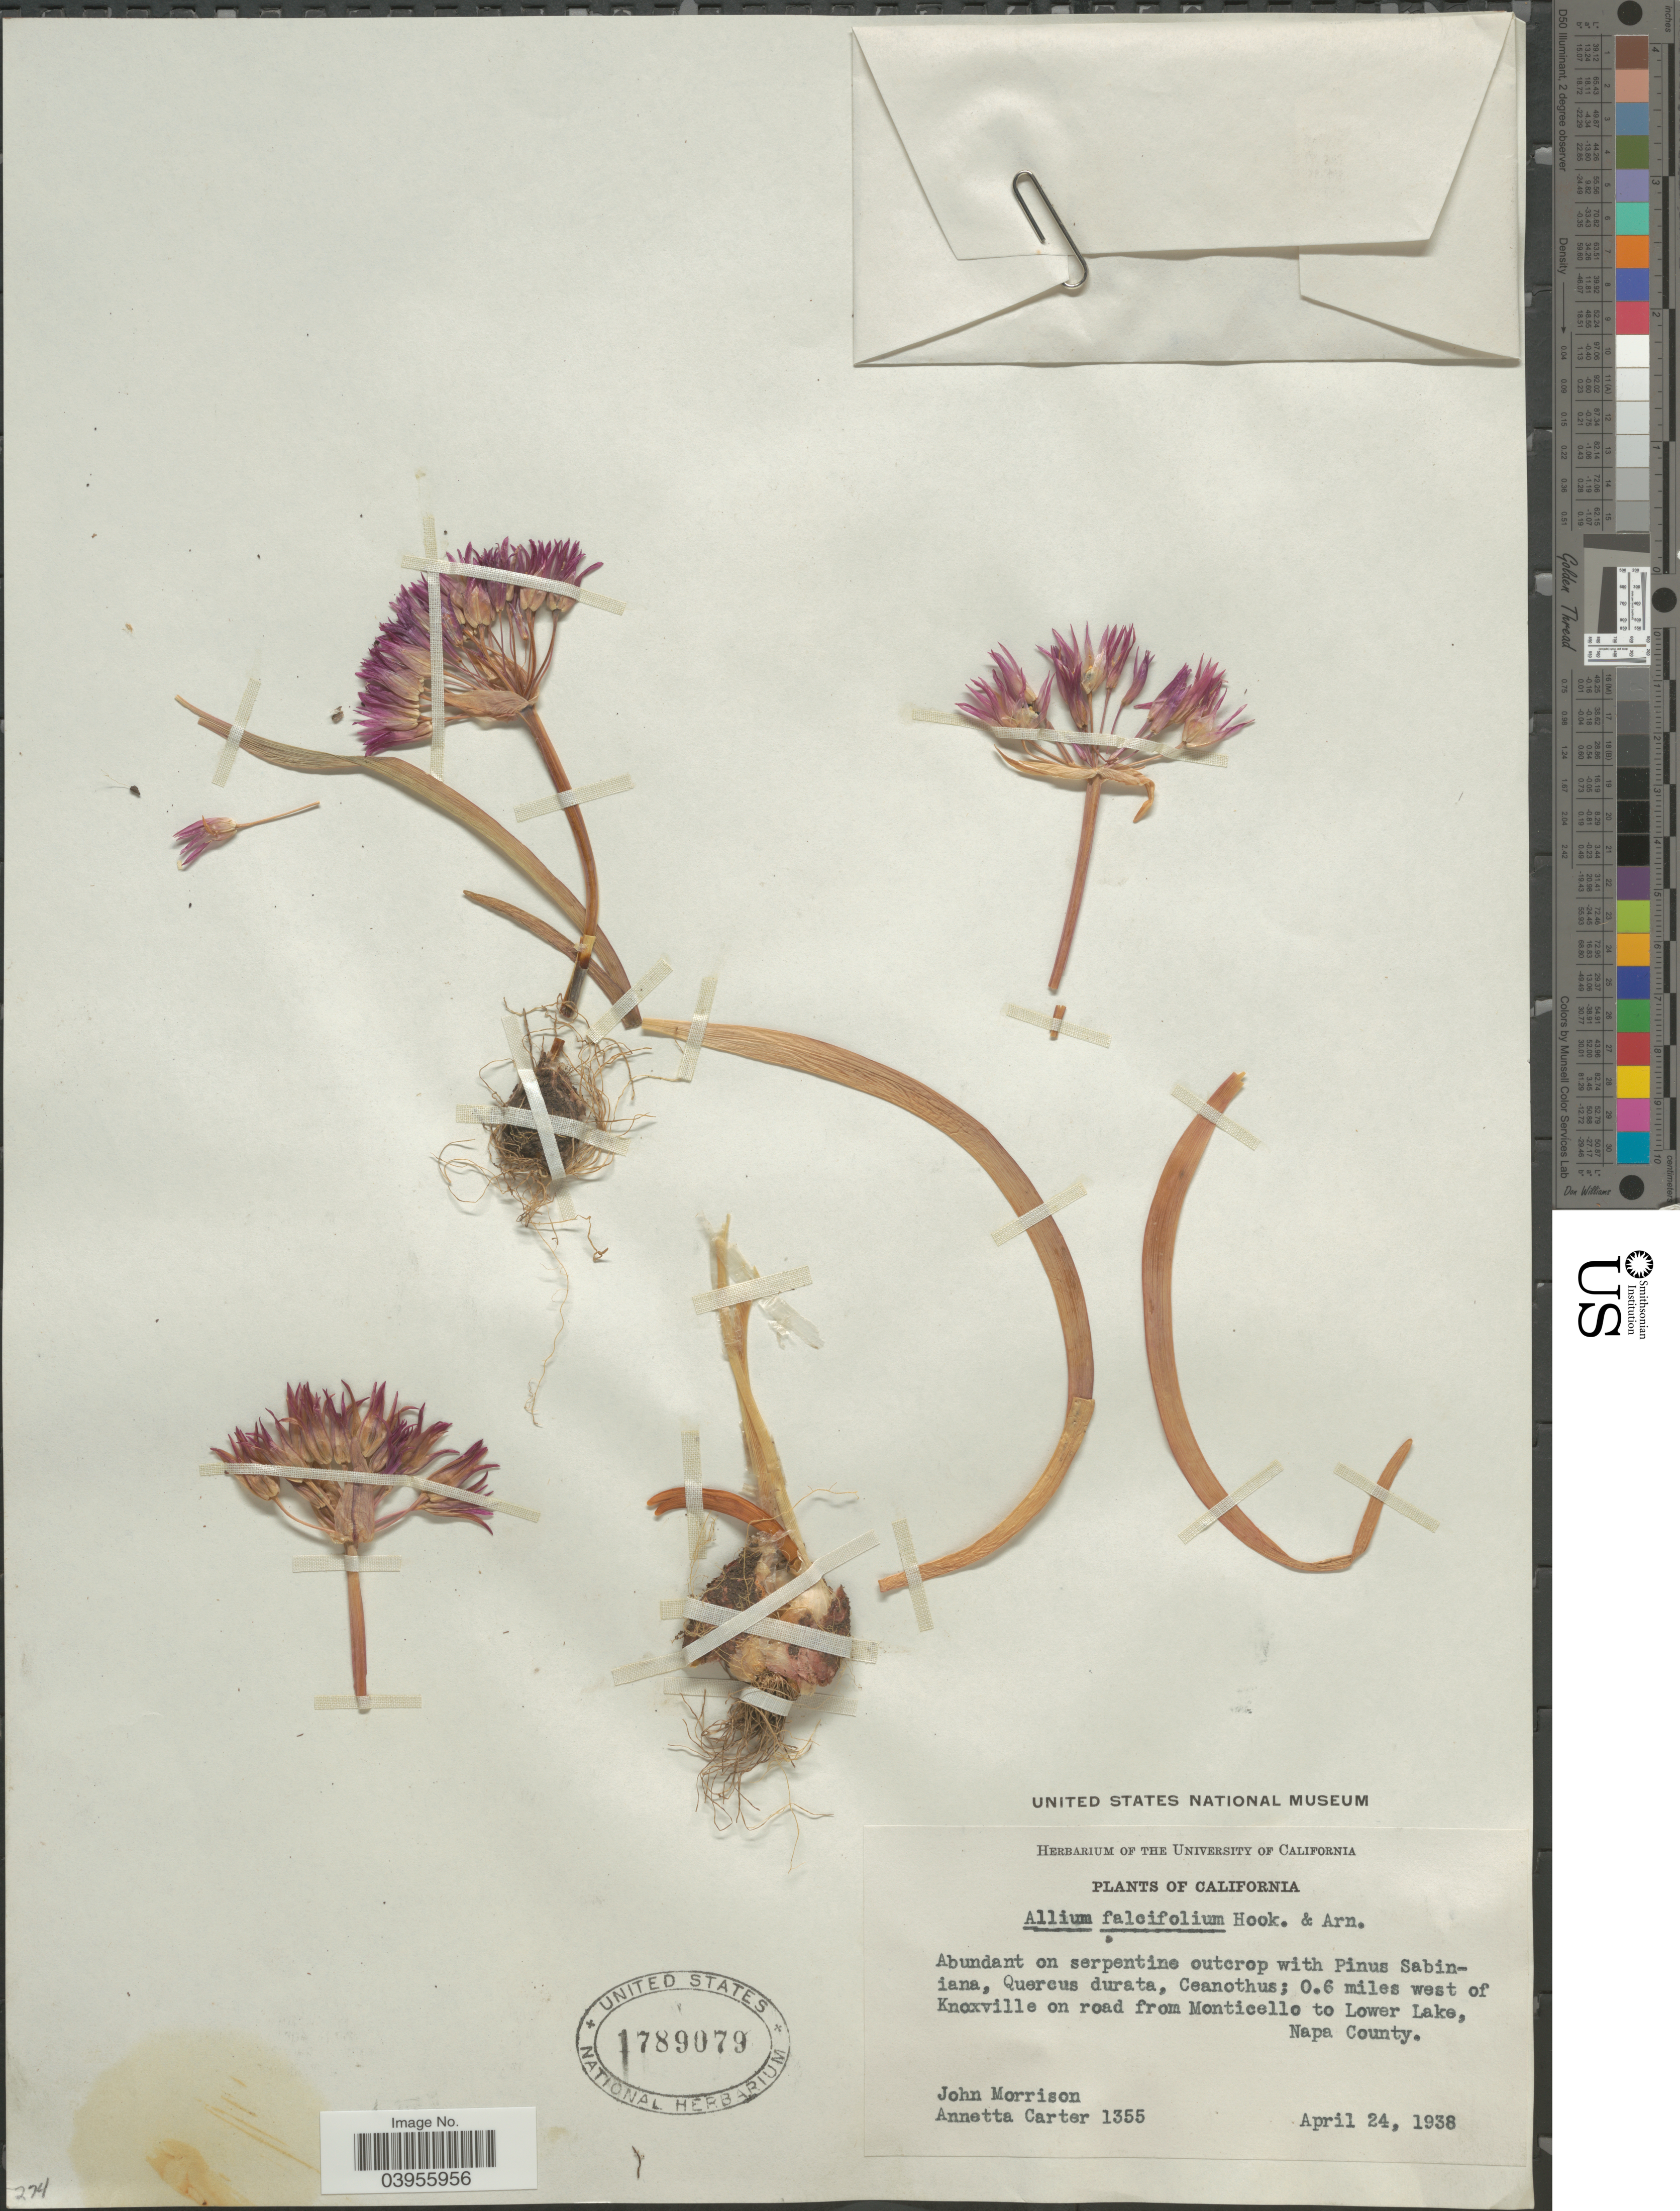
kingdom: Plantae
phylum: Tracheophyta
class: Liliopsida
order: Asparagales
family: Amaryllidaceae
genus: Allium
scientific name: Allium falcifolium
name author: Hook. & Arn.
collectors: J. Morrison & A. Carter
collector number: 1355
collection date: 1938-04-24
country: United States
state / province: California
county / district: Napa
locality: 0.6 miles west of Knoxville on road from Monticello to Lower Lake, Napa County.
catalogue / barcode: US 1789079